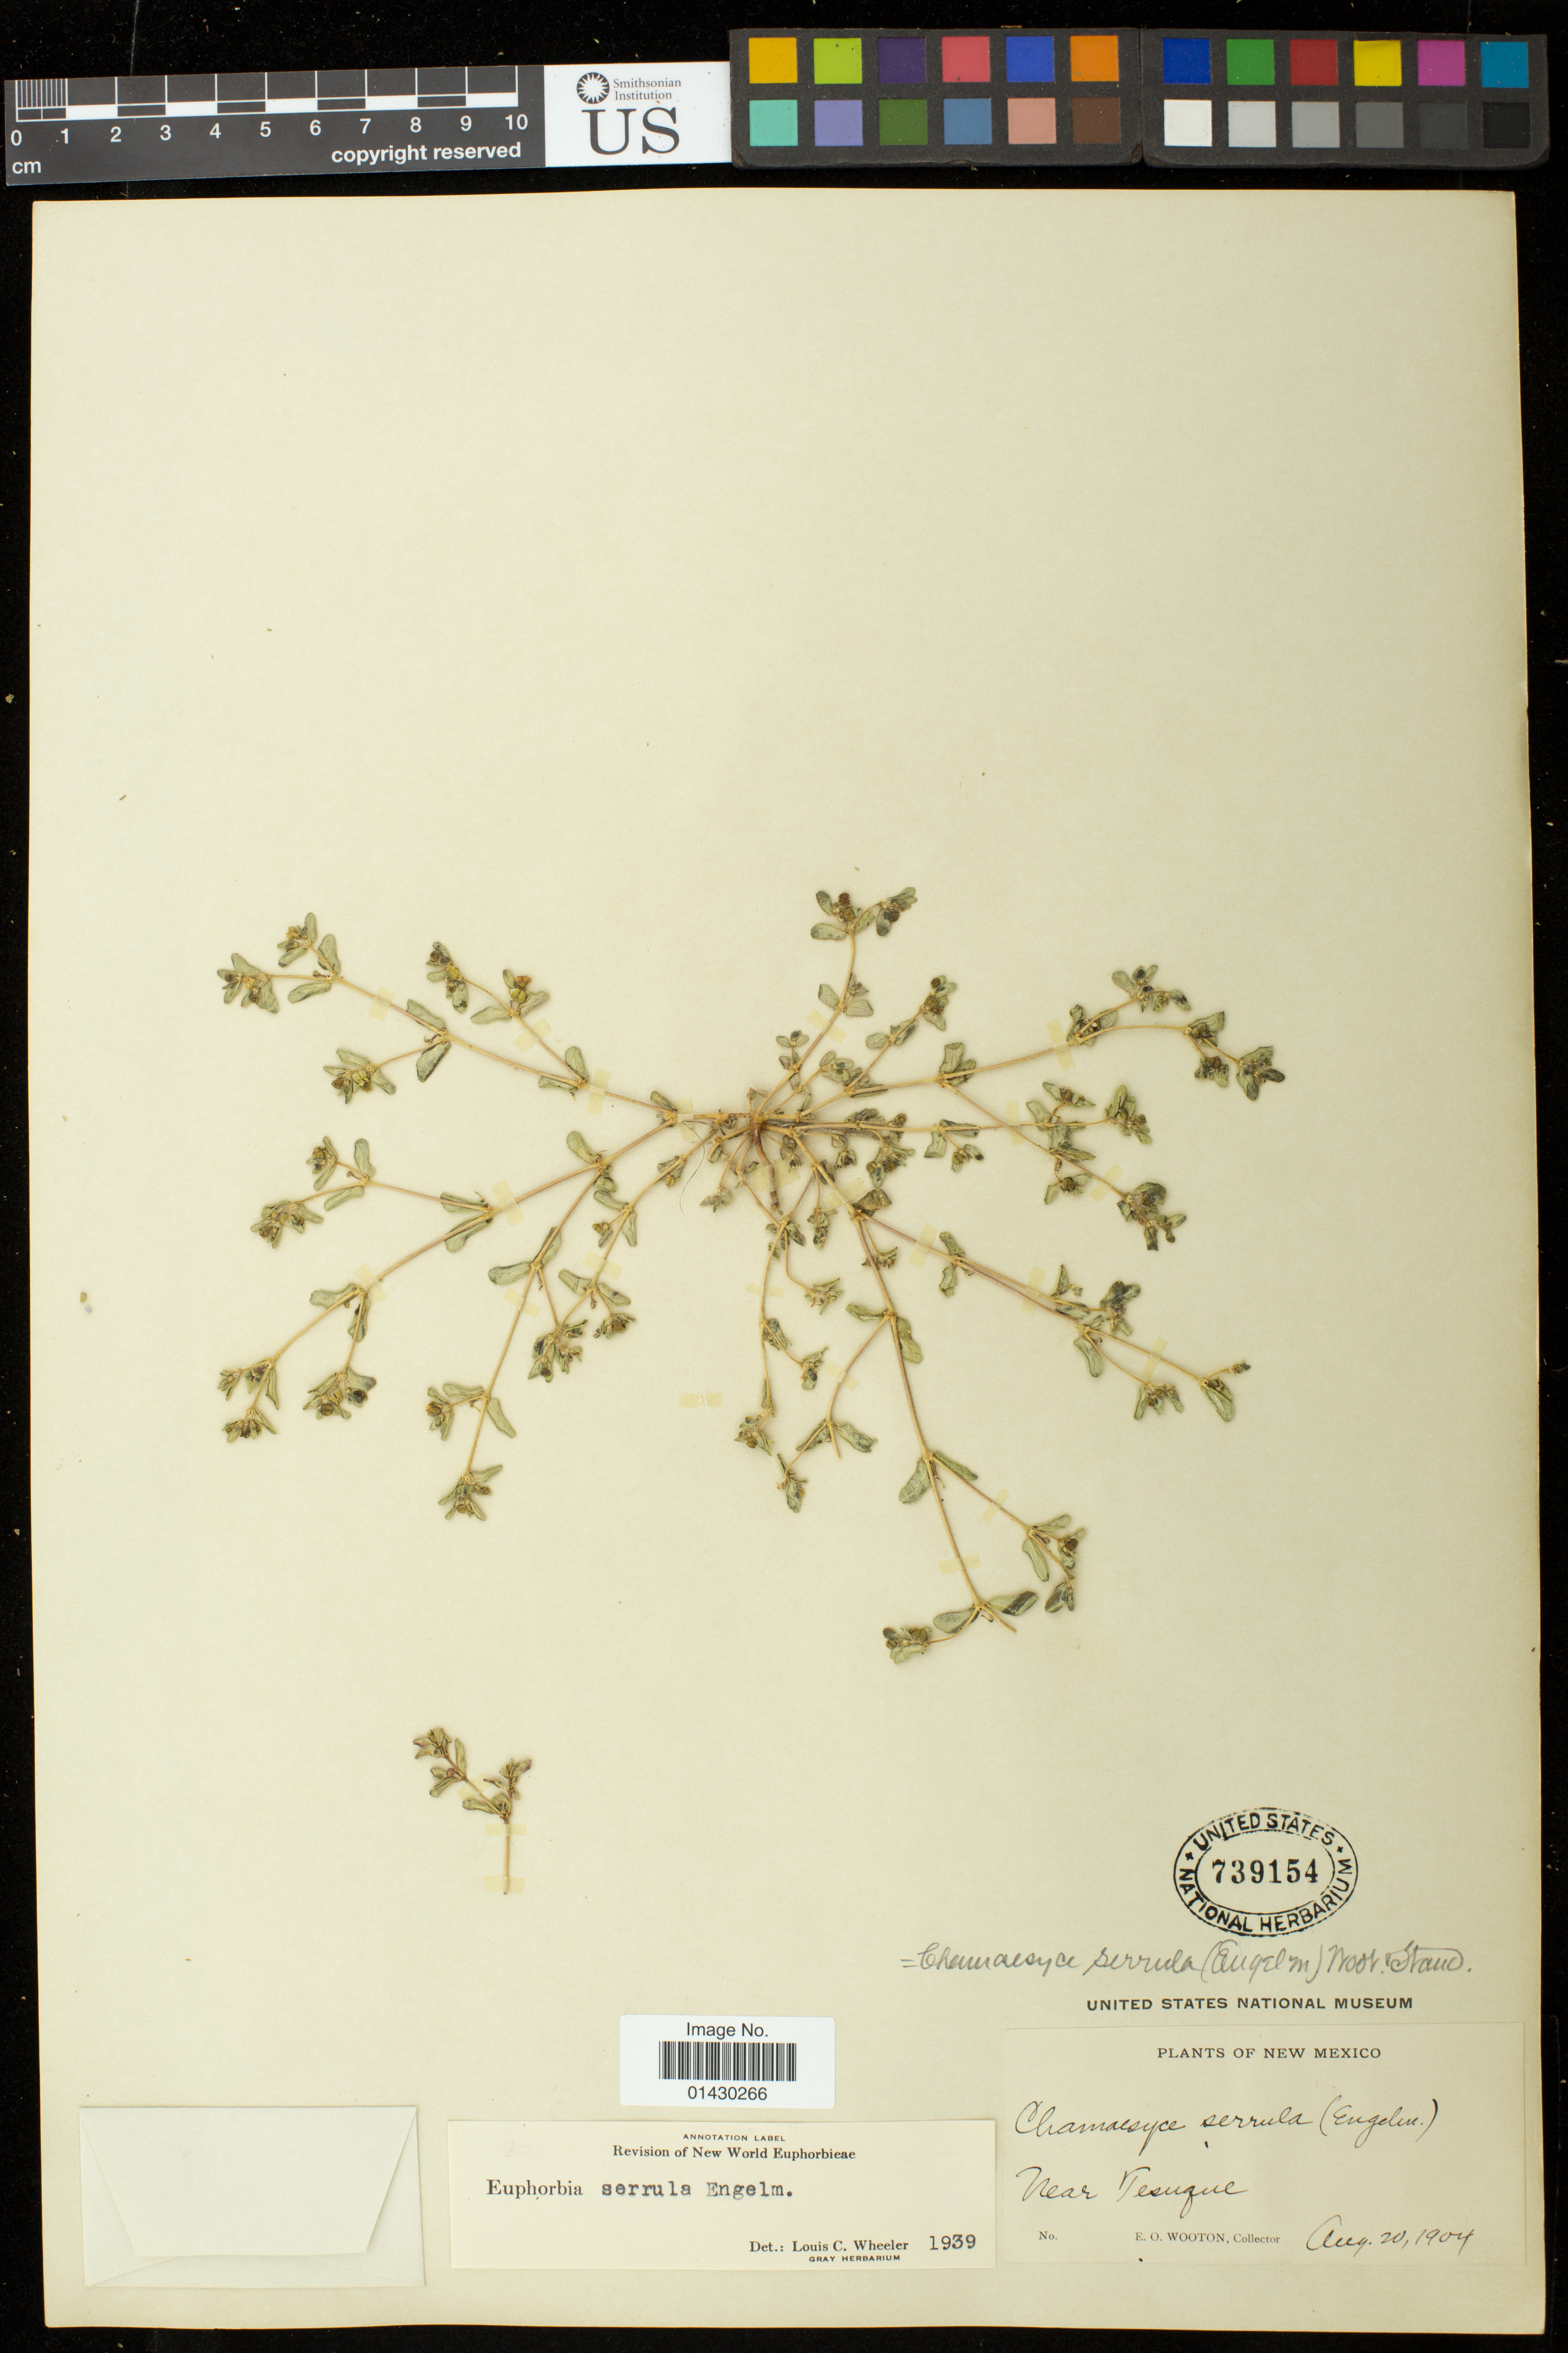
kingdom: Plantae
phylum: Tracheophyta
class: Magnoliopsida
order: Malpighiales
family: Euphorbiaceae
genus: Euphorbia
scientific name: Euphorbia serrula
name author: Engelm. in Emory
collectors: E. O. Wooton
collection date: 1904-08-20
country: United States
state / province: New Mexico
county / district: Santa Fe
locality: Near Tesuque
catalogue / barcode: US 739154